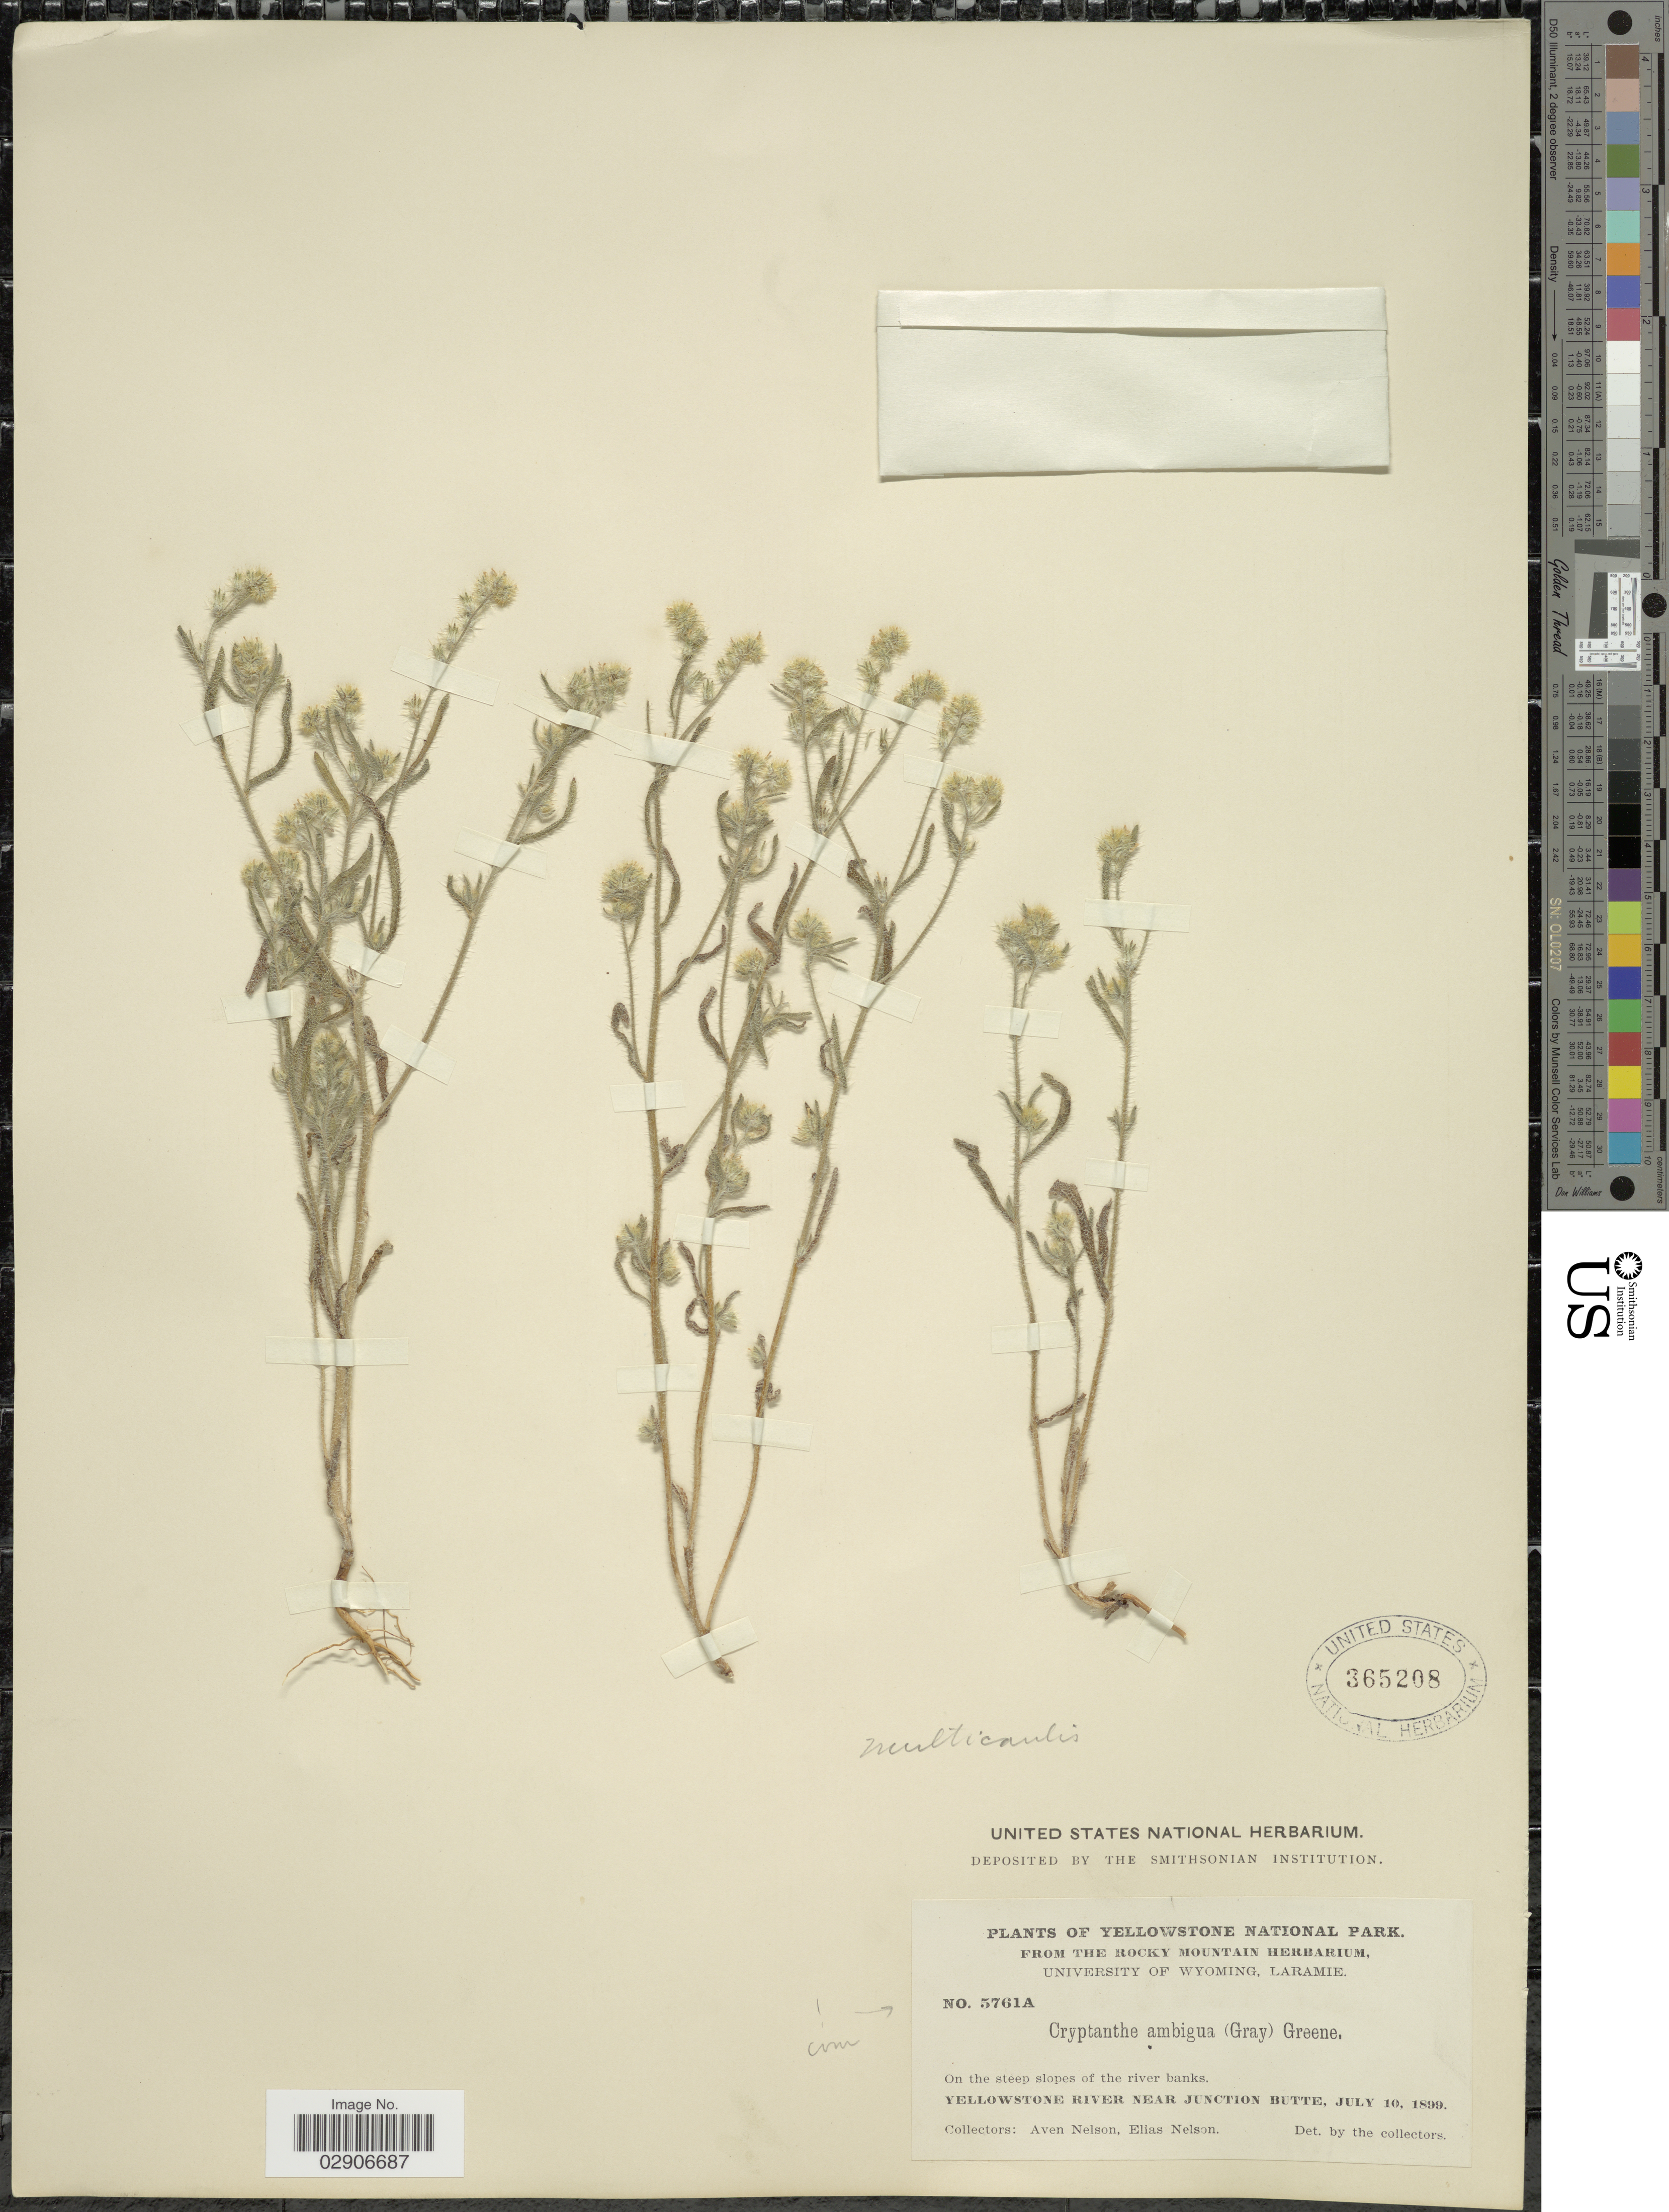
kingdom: Plantae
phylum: Tracheophyta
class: Magnoliopsida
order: Boraginales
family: Boraginaceae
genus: Cryptantha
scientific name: Cryptantha ambigua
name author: (A. Gray) Greene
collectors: A. Nelson & E. Nelson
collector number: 5761A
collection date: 1899-07-10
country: United States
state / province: Wyoming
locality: On the steep slopes of the river banks. Yellowstone river near junction Butte. Yellowstone National Park.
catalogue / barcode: US 365208